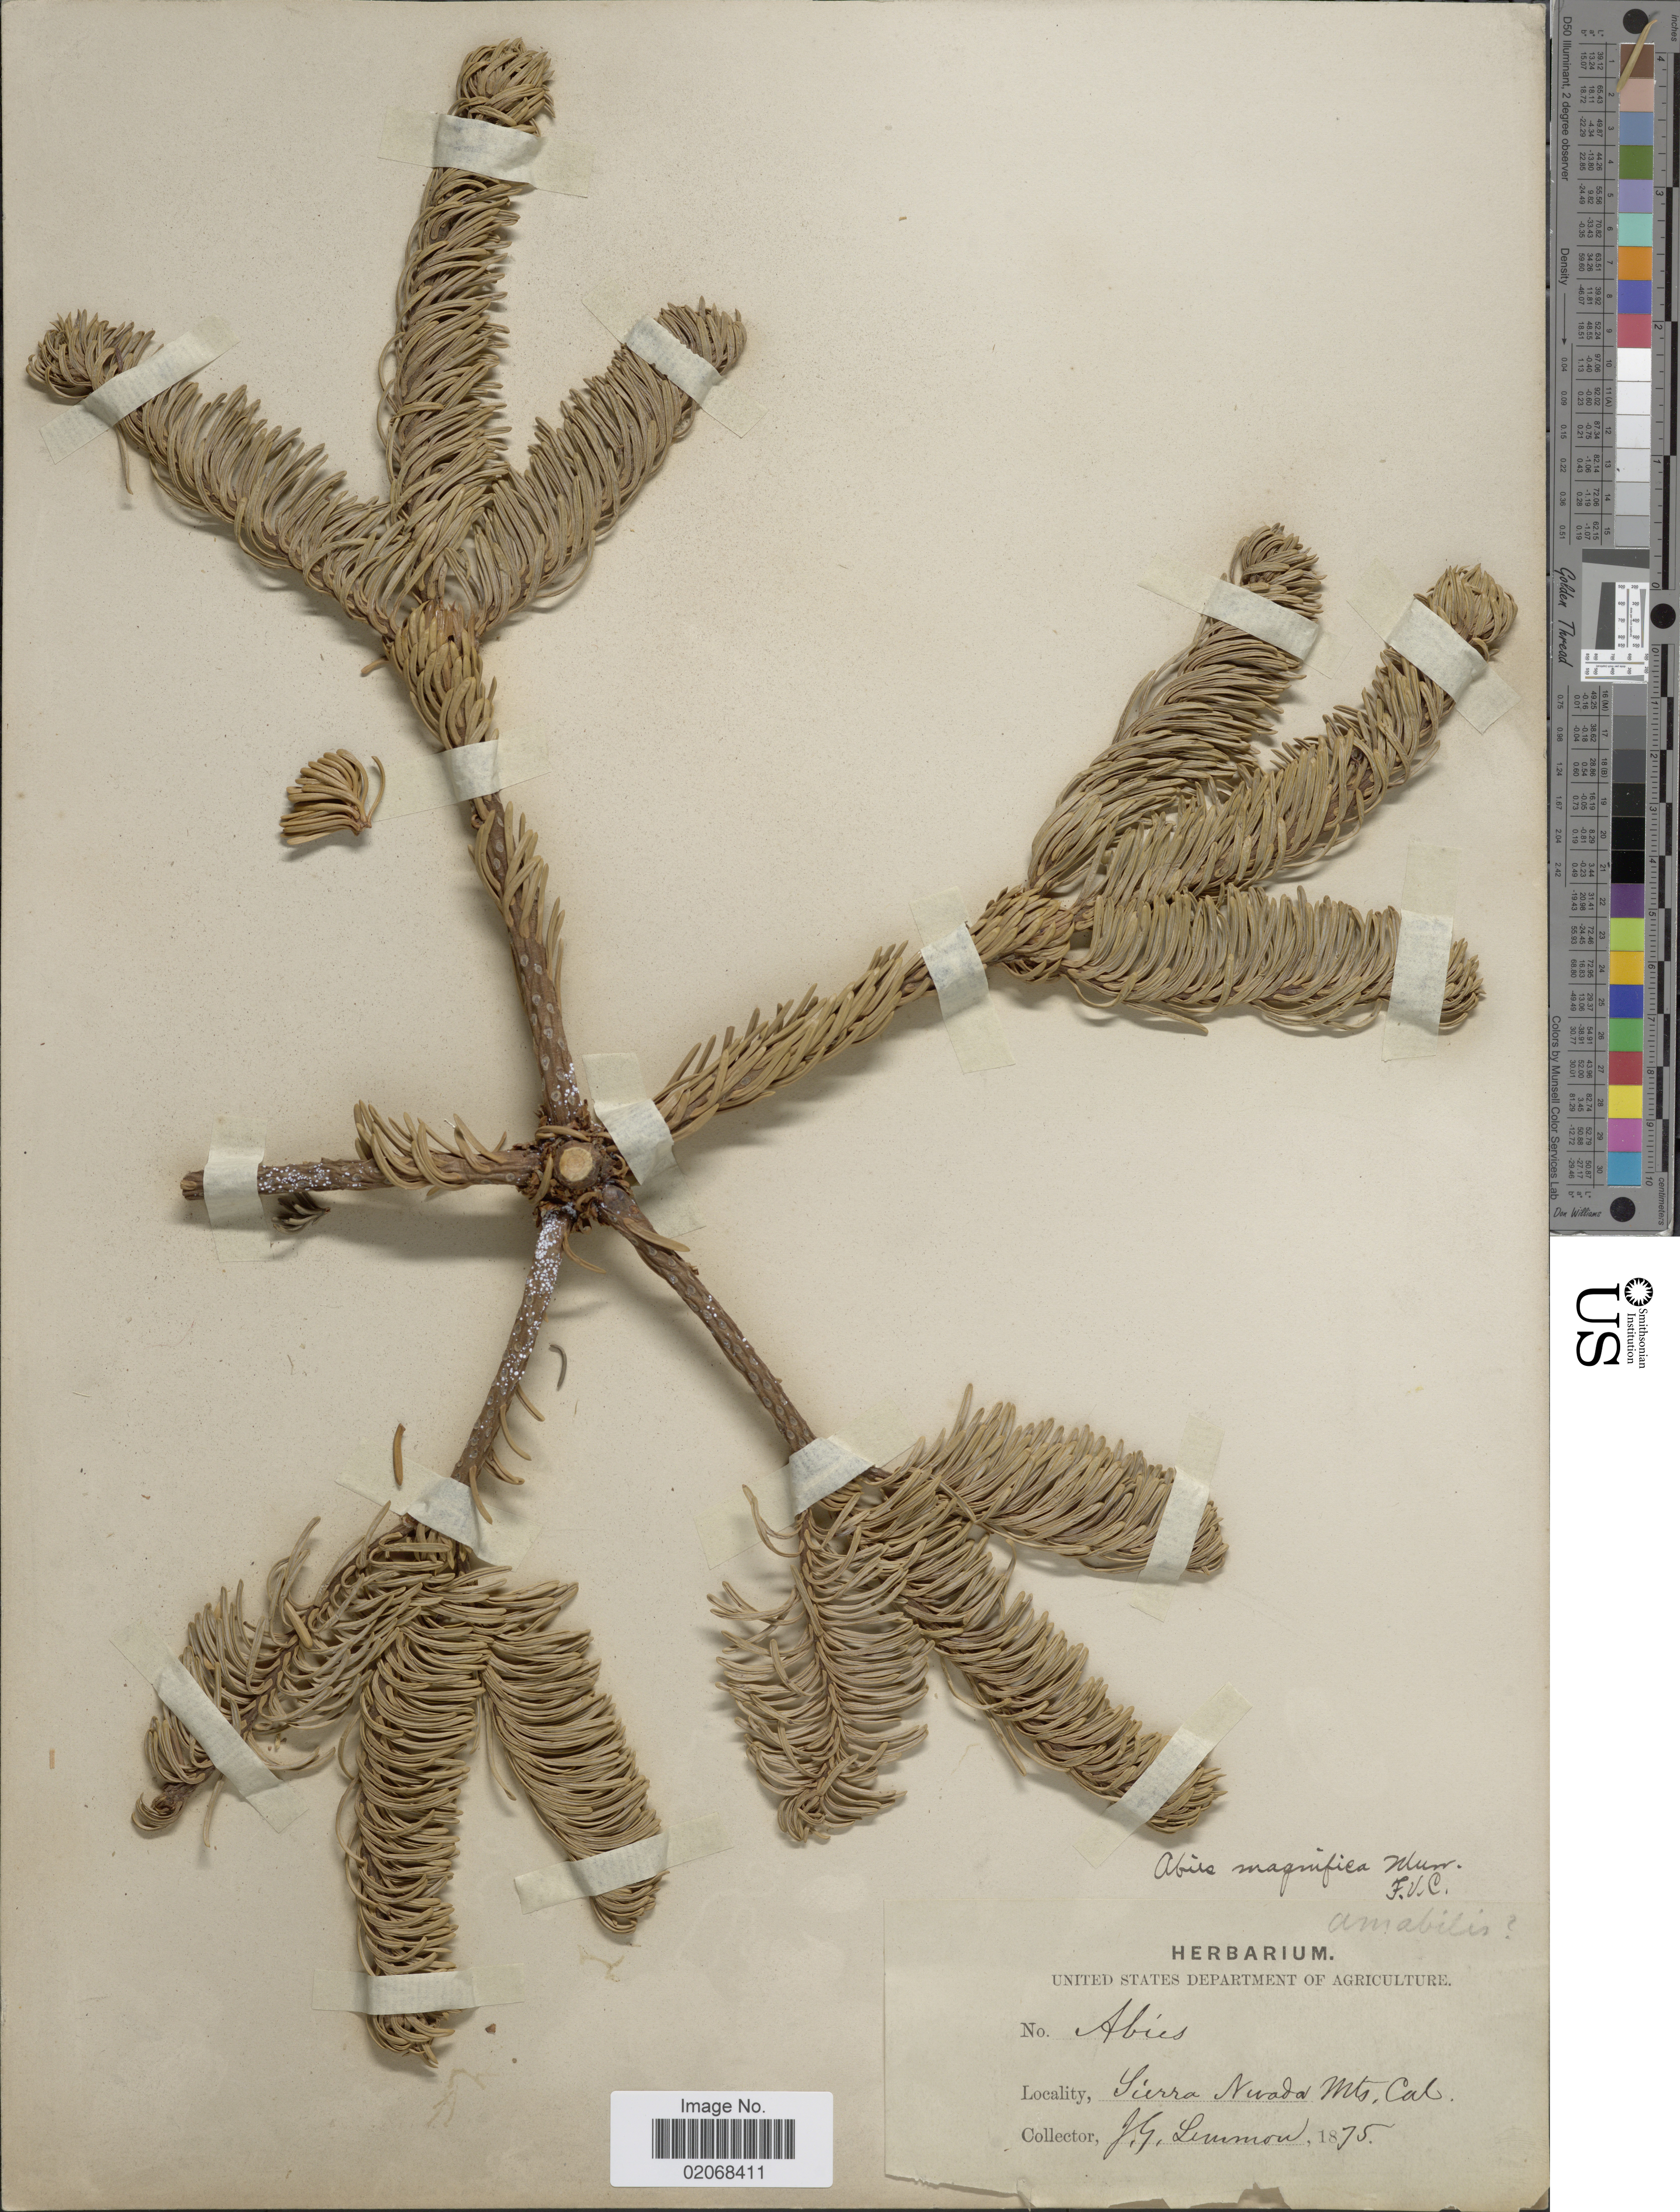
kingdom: Plantae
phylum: Tracheophyta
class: Pinopsida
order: Pinales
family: Pinaceae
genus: Abies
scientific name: Abies magnifica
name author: A. Murray bis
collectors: J. Lemmon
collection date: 1875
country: United States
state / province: California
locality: Sierra Nevada Mts